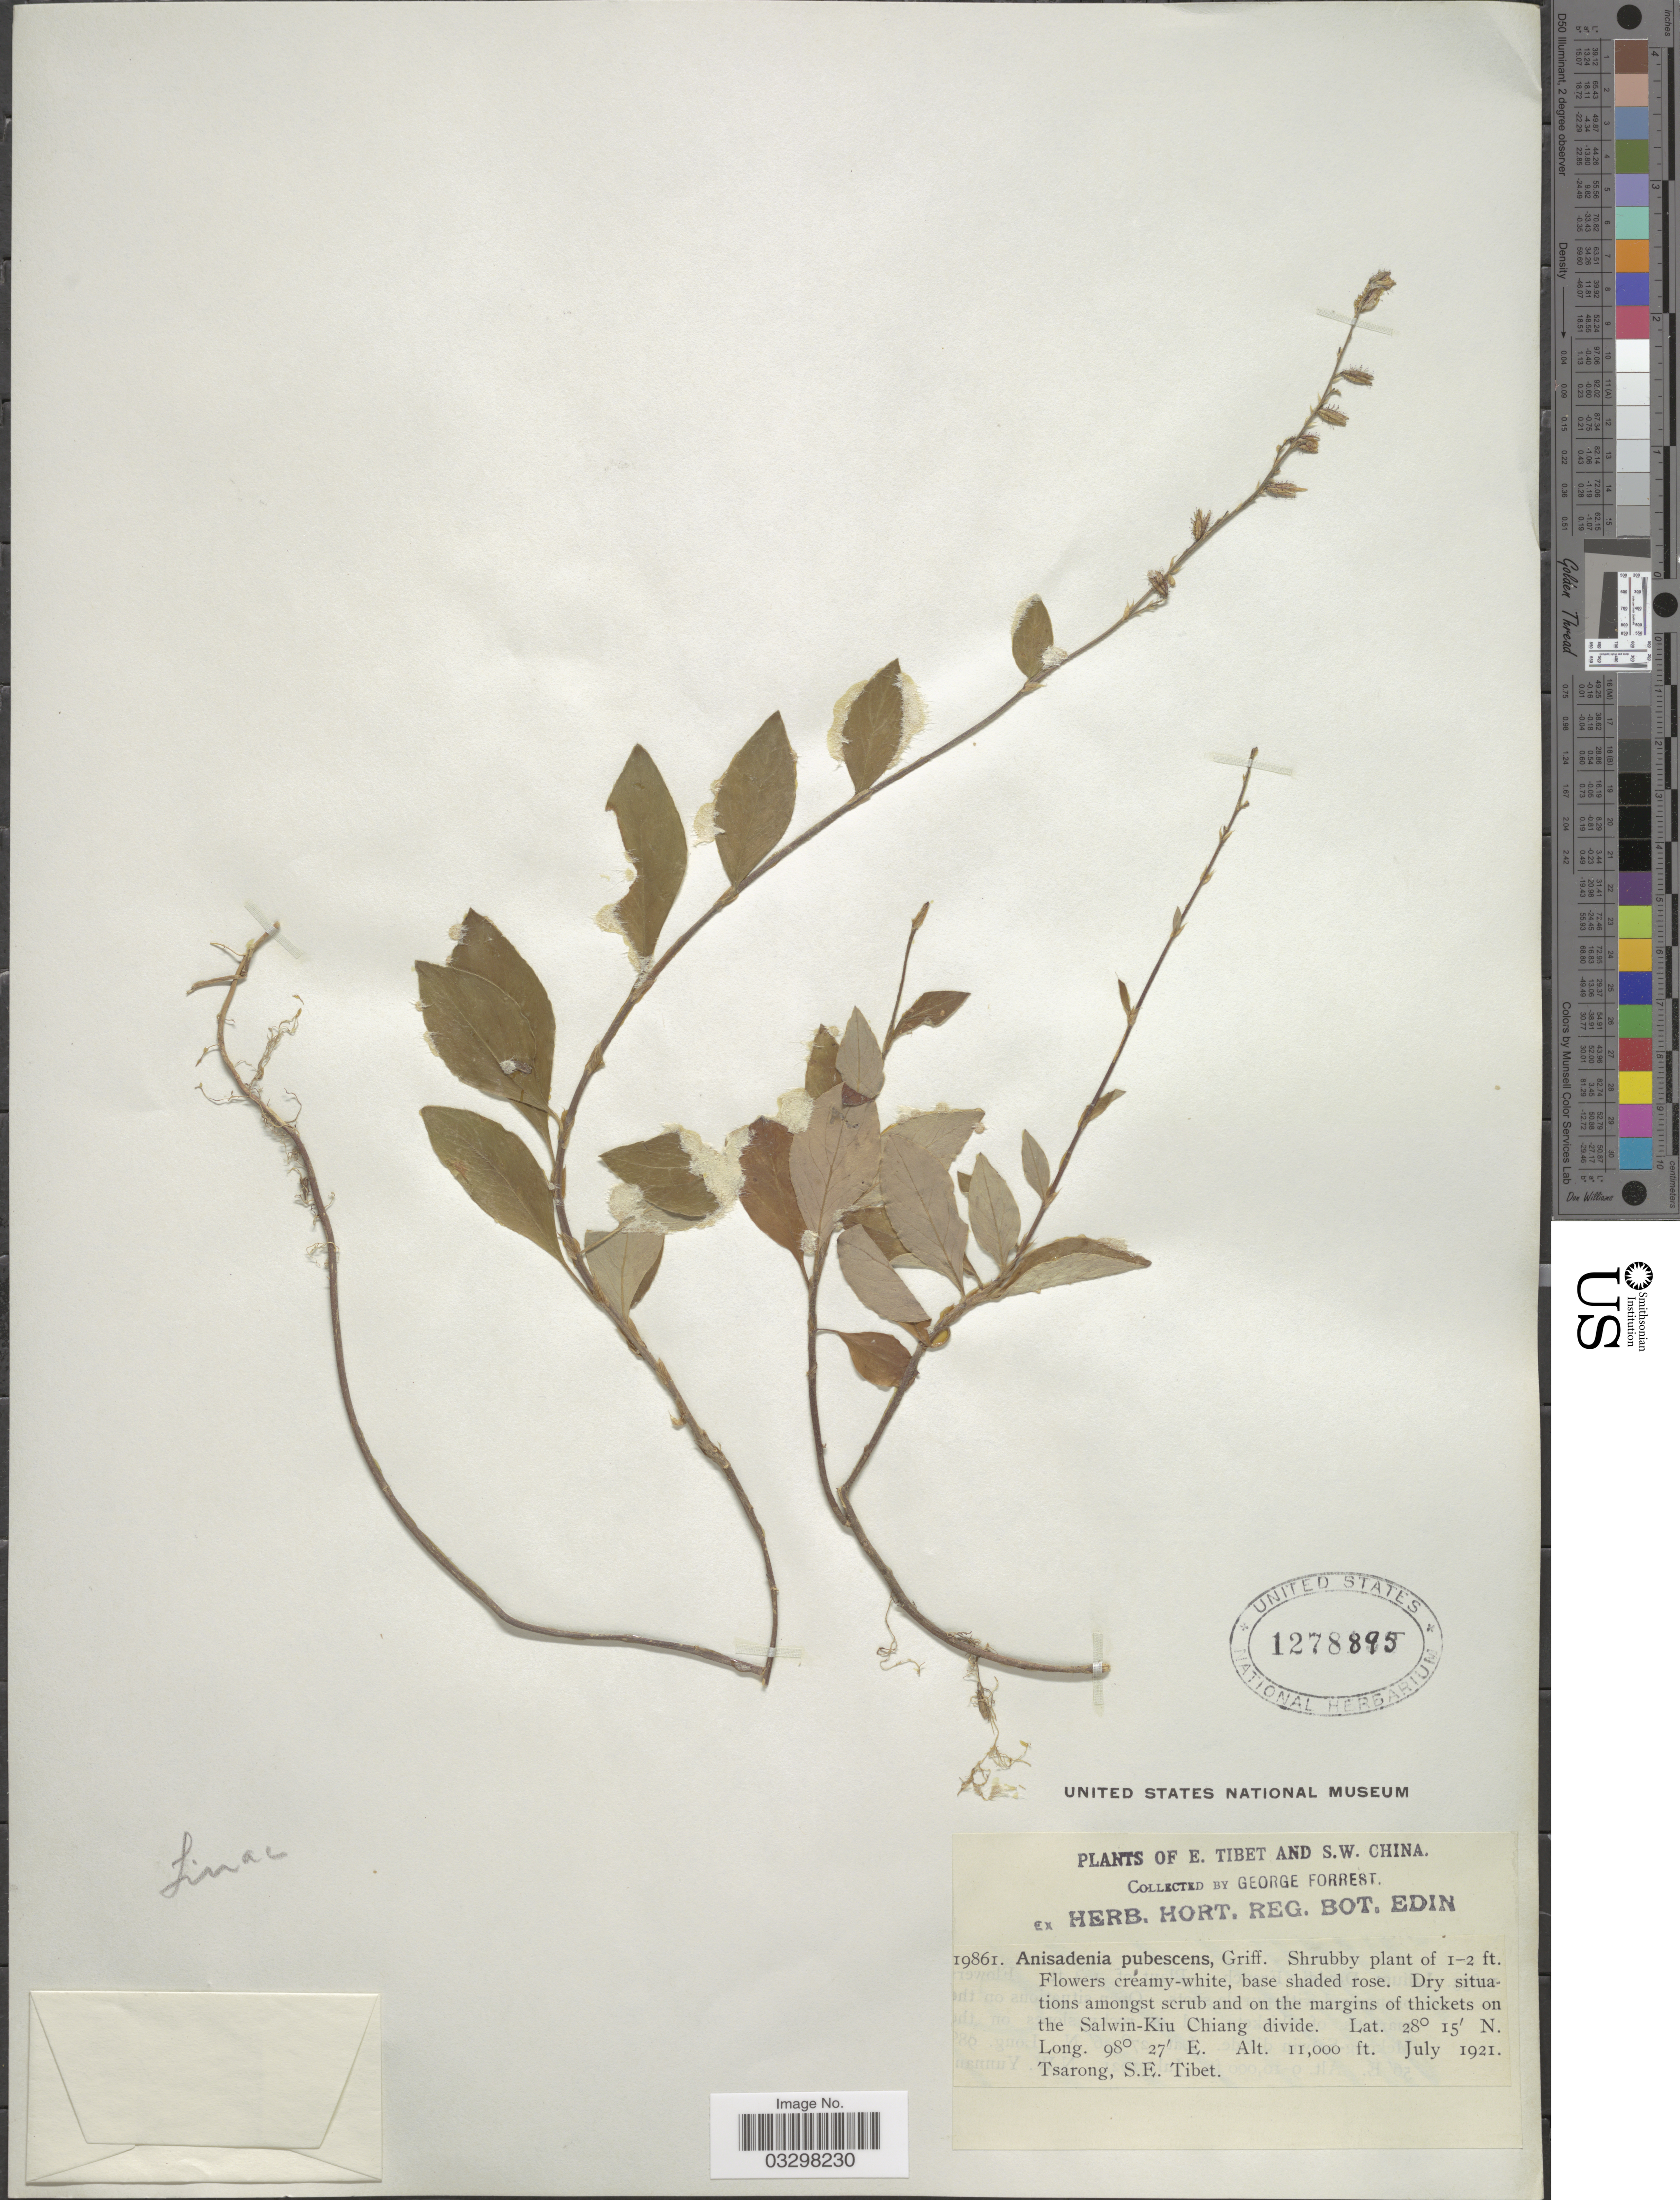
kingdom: Plantae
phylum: Tracheophyta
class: Magnoliopsida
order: Malpighiales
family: Linaceae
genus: Anisadenia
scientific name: Anisadenia pubescens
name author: Griff.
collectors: G. Forrest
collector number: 19861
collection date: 1921-07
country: China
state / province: Xizang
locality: E. Tibet and S.W. China. On the margins of thickets on the Salwin-Kiu Chiang divide. Tsarong, S.E. Tibet.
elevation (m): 3353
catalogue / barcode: US 1278895